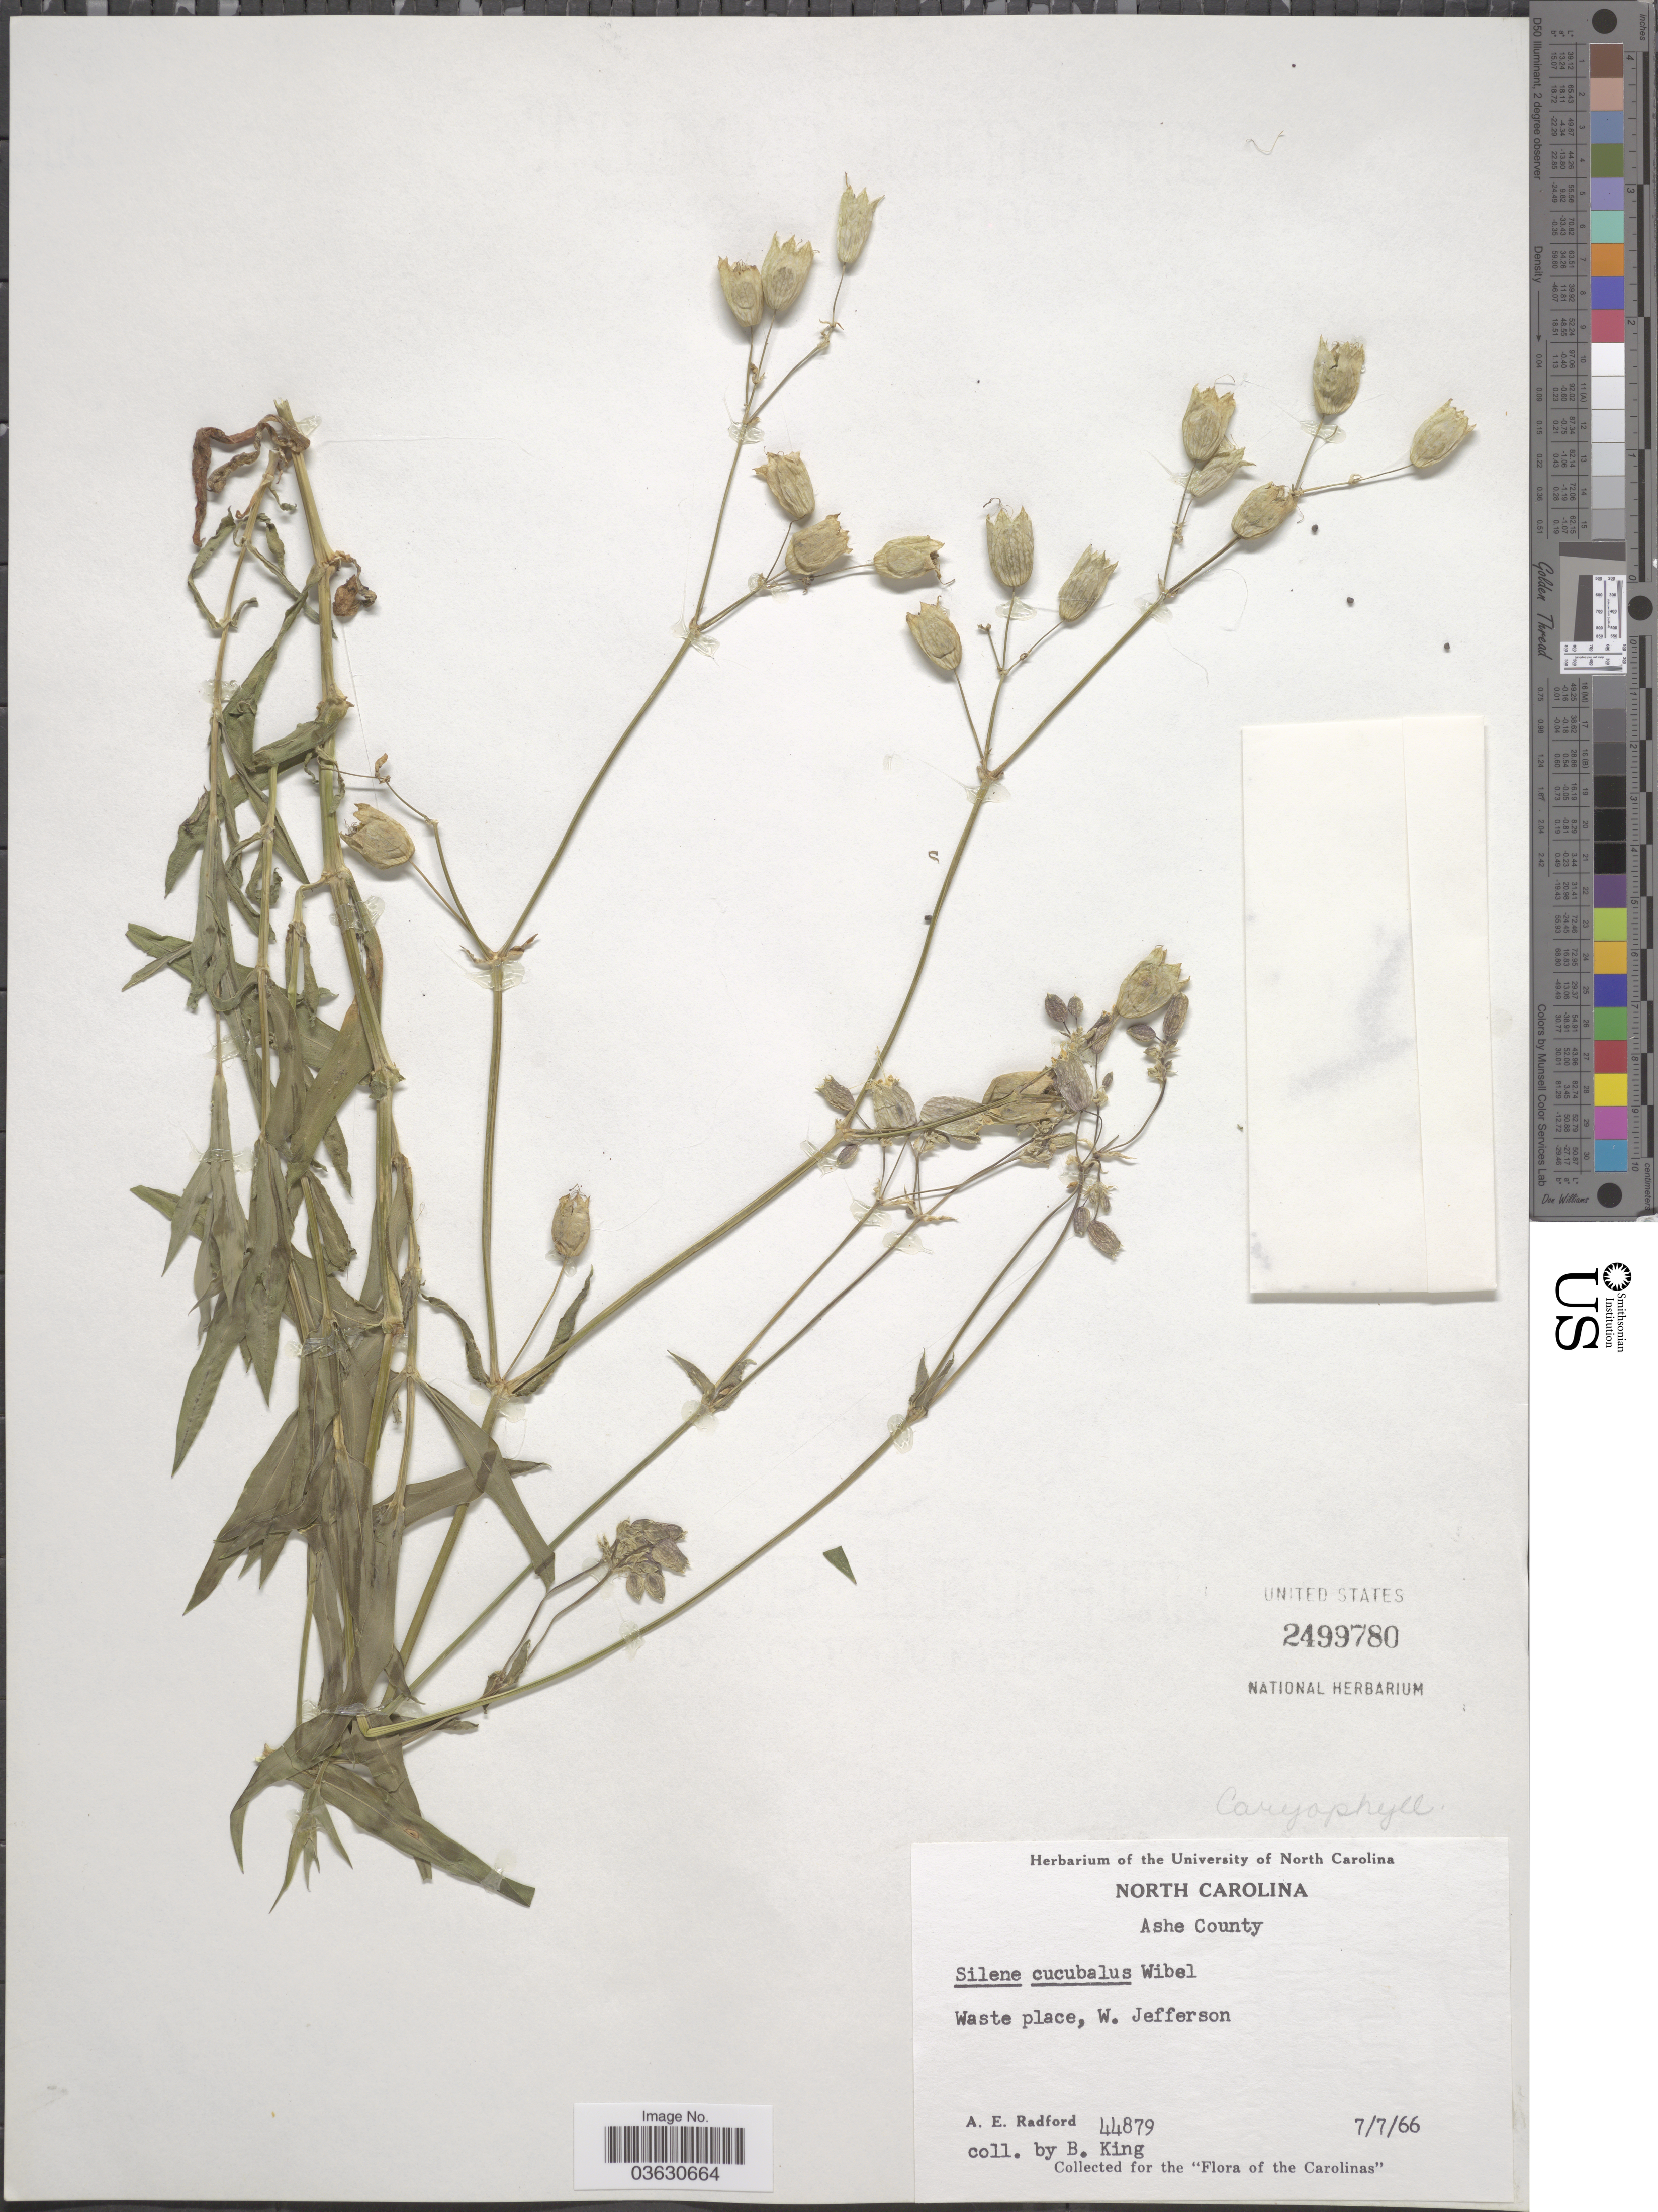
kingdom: Plantae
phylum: Tracheophyta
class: Magnoliopsida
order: Caryophyllales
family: Caryophyllaceae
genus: Silene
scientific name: Silene cucubalus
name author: L.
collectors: B. King & A. E. Radford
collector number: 44879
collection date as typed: Transcribed d/m/y: 7/7/66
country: United States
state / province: North Carolina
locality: Ashe County. Waste place, W. Jefferson.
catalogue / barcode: US 2499780